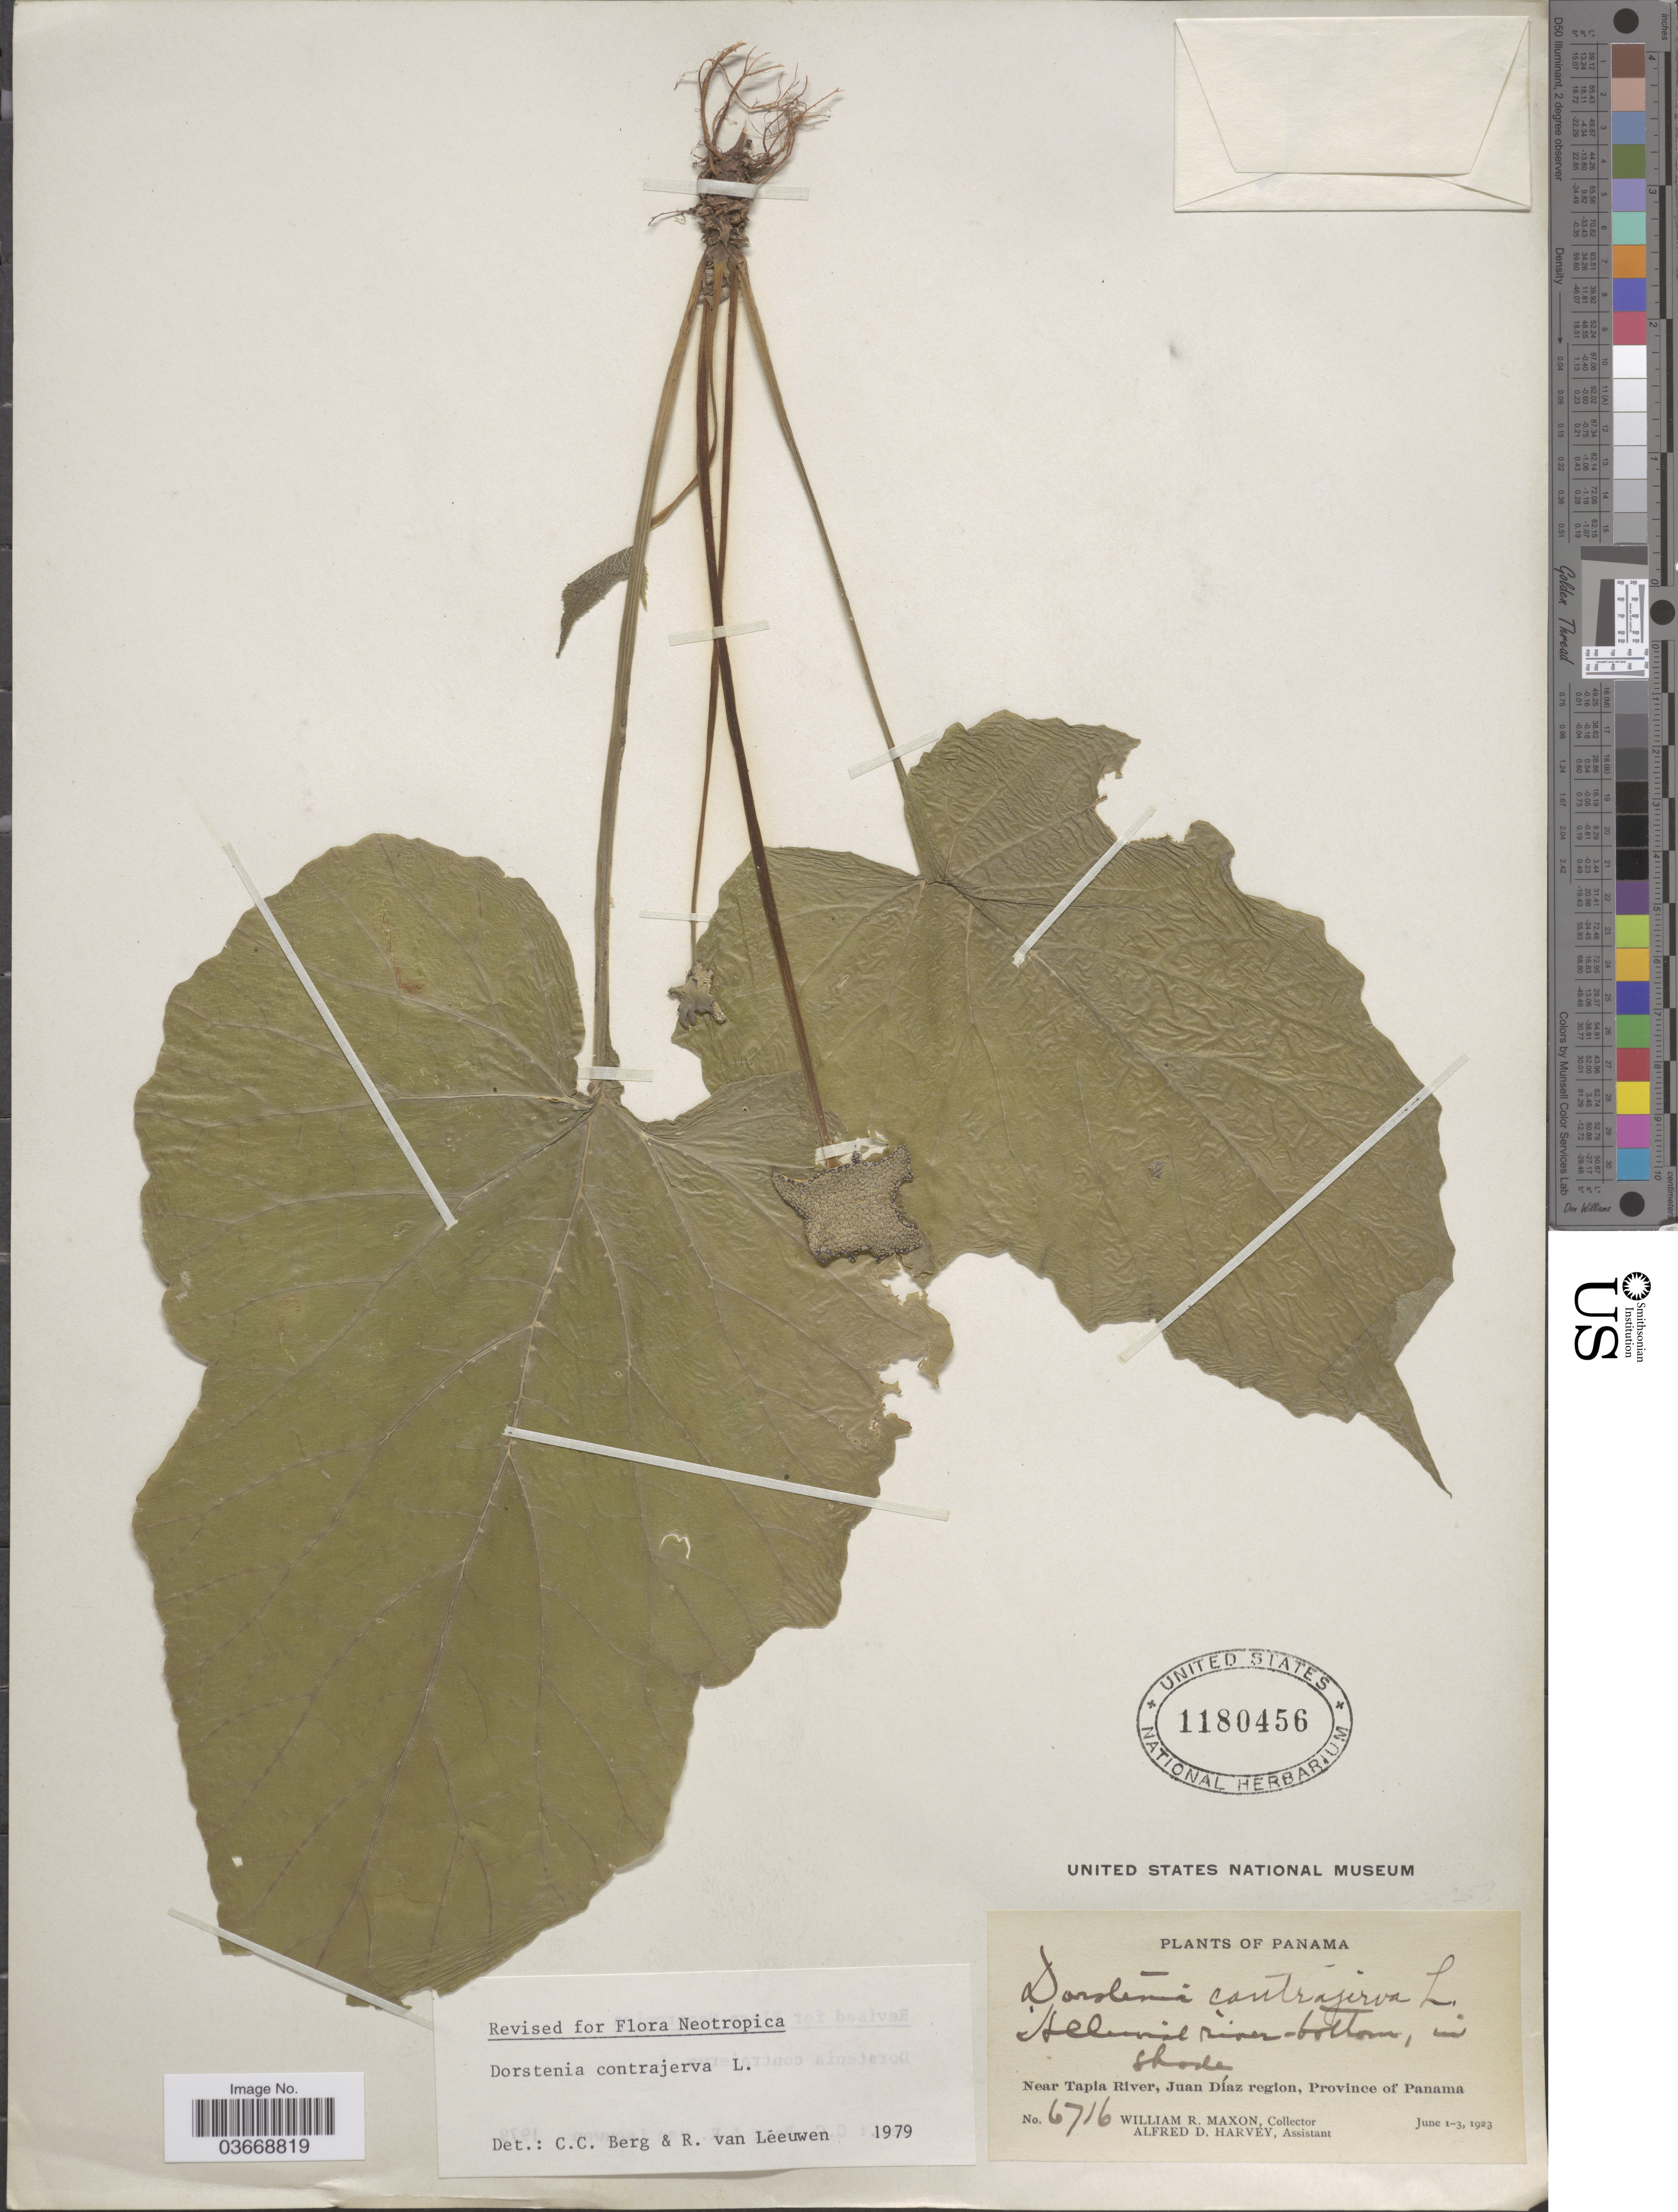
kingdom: Plantae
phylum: Tracheophyta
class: Magnoliopsida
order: Rosales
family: Moraceae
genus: Dorstenia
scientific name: Dorstenia contrajerva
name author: L.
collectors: W. R. Maxon & A. D. Harvey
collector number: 6716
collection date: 1923-06-01/1923-06-03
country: Panama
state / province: Colón / Panamá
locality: Near Tapia River, Juan Díaz region, Province of Panama.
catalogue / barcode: US 1180456